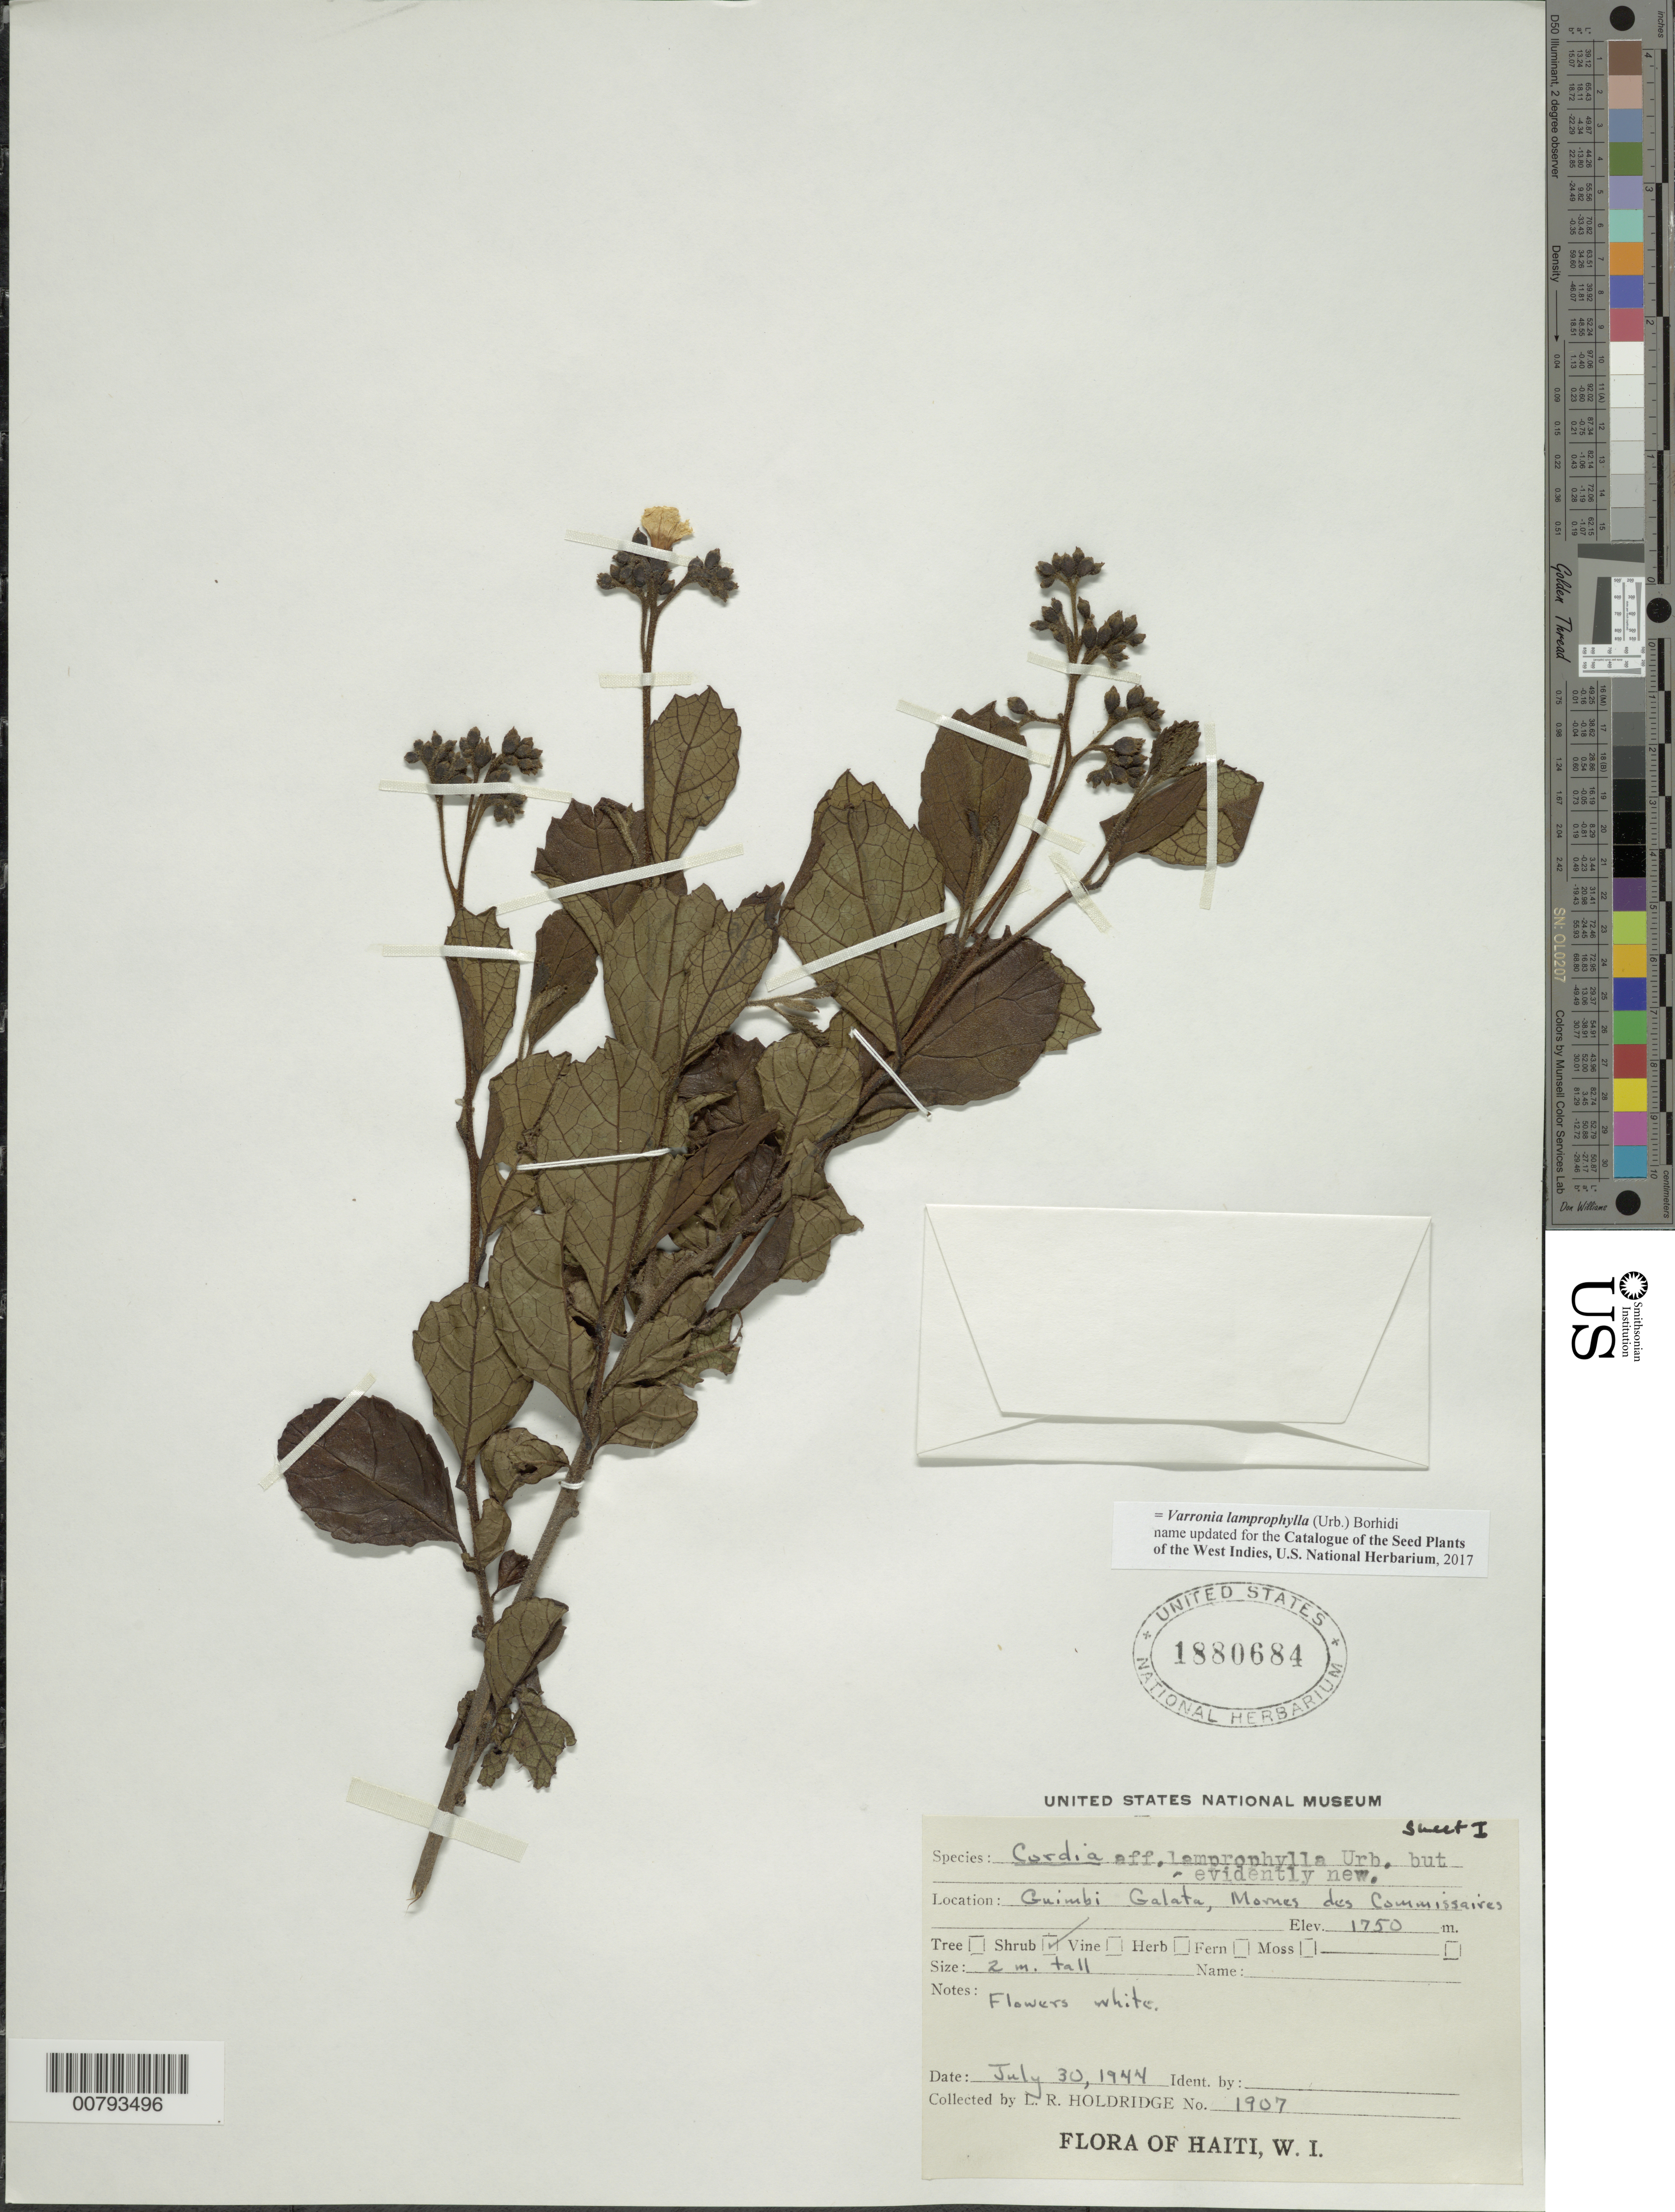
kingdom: Plantae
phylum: Tracheophyta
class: Magnoliopsida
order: Boraginales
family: Cordiaceae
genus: Varronia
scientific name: Varronia lamprophylla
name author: (Urb.) Borhidi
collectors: L. Holdridge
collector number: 1907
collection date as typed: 30 Jul 1944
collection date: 1944-07-30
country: Haiti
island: Hispaniola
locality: Guimbi Galata, Mornes des Commissaires.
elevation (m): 1750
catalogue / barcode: US 1880684